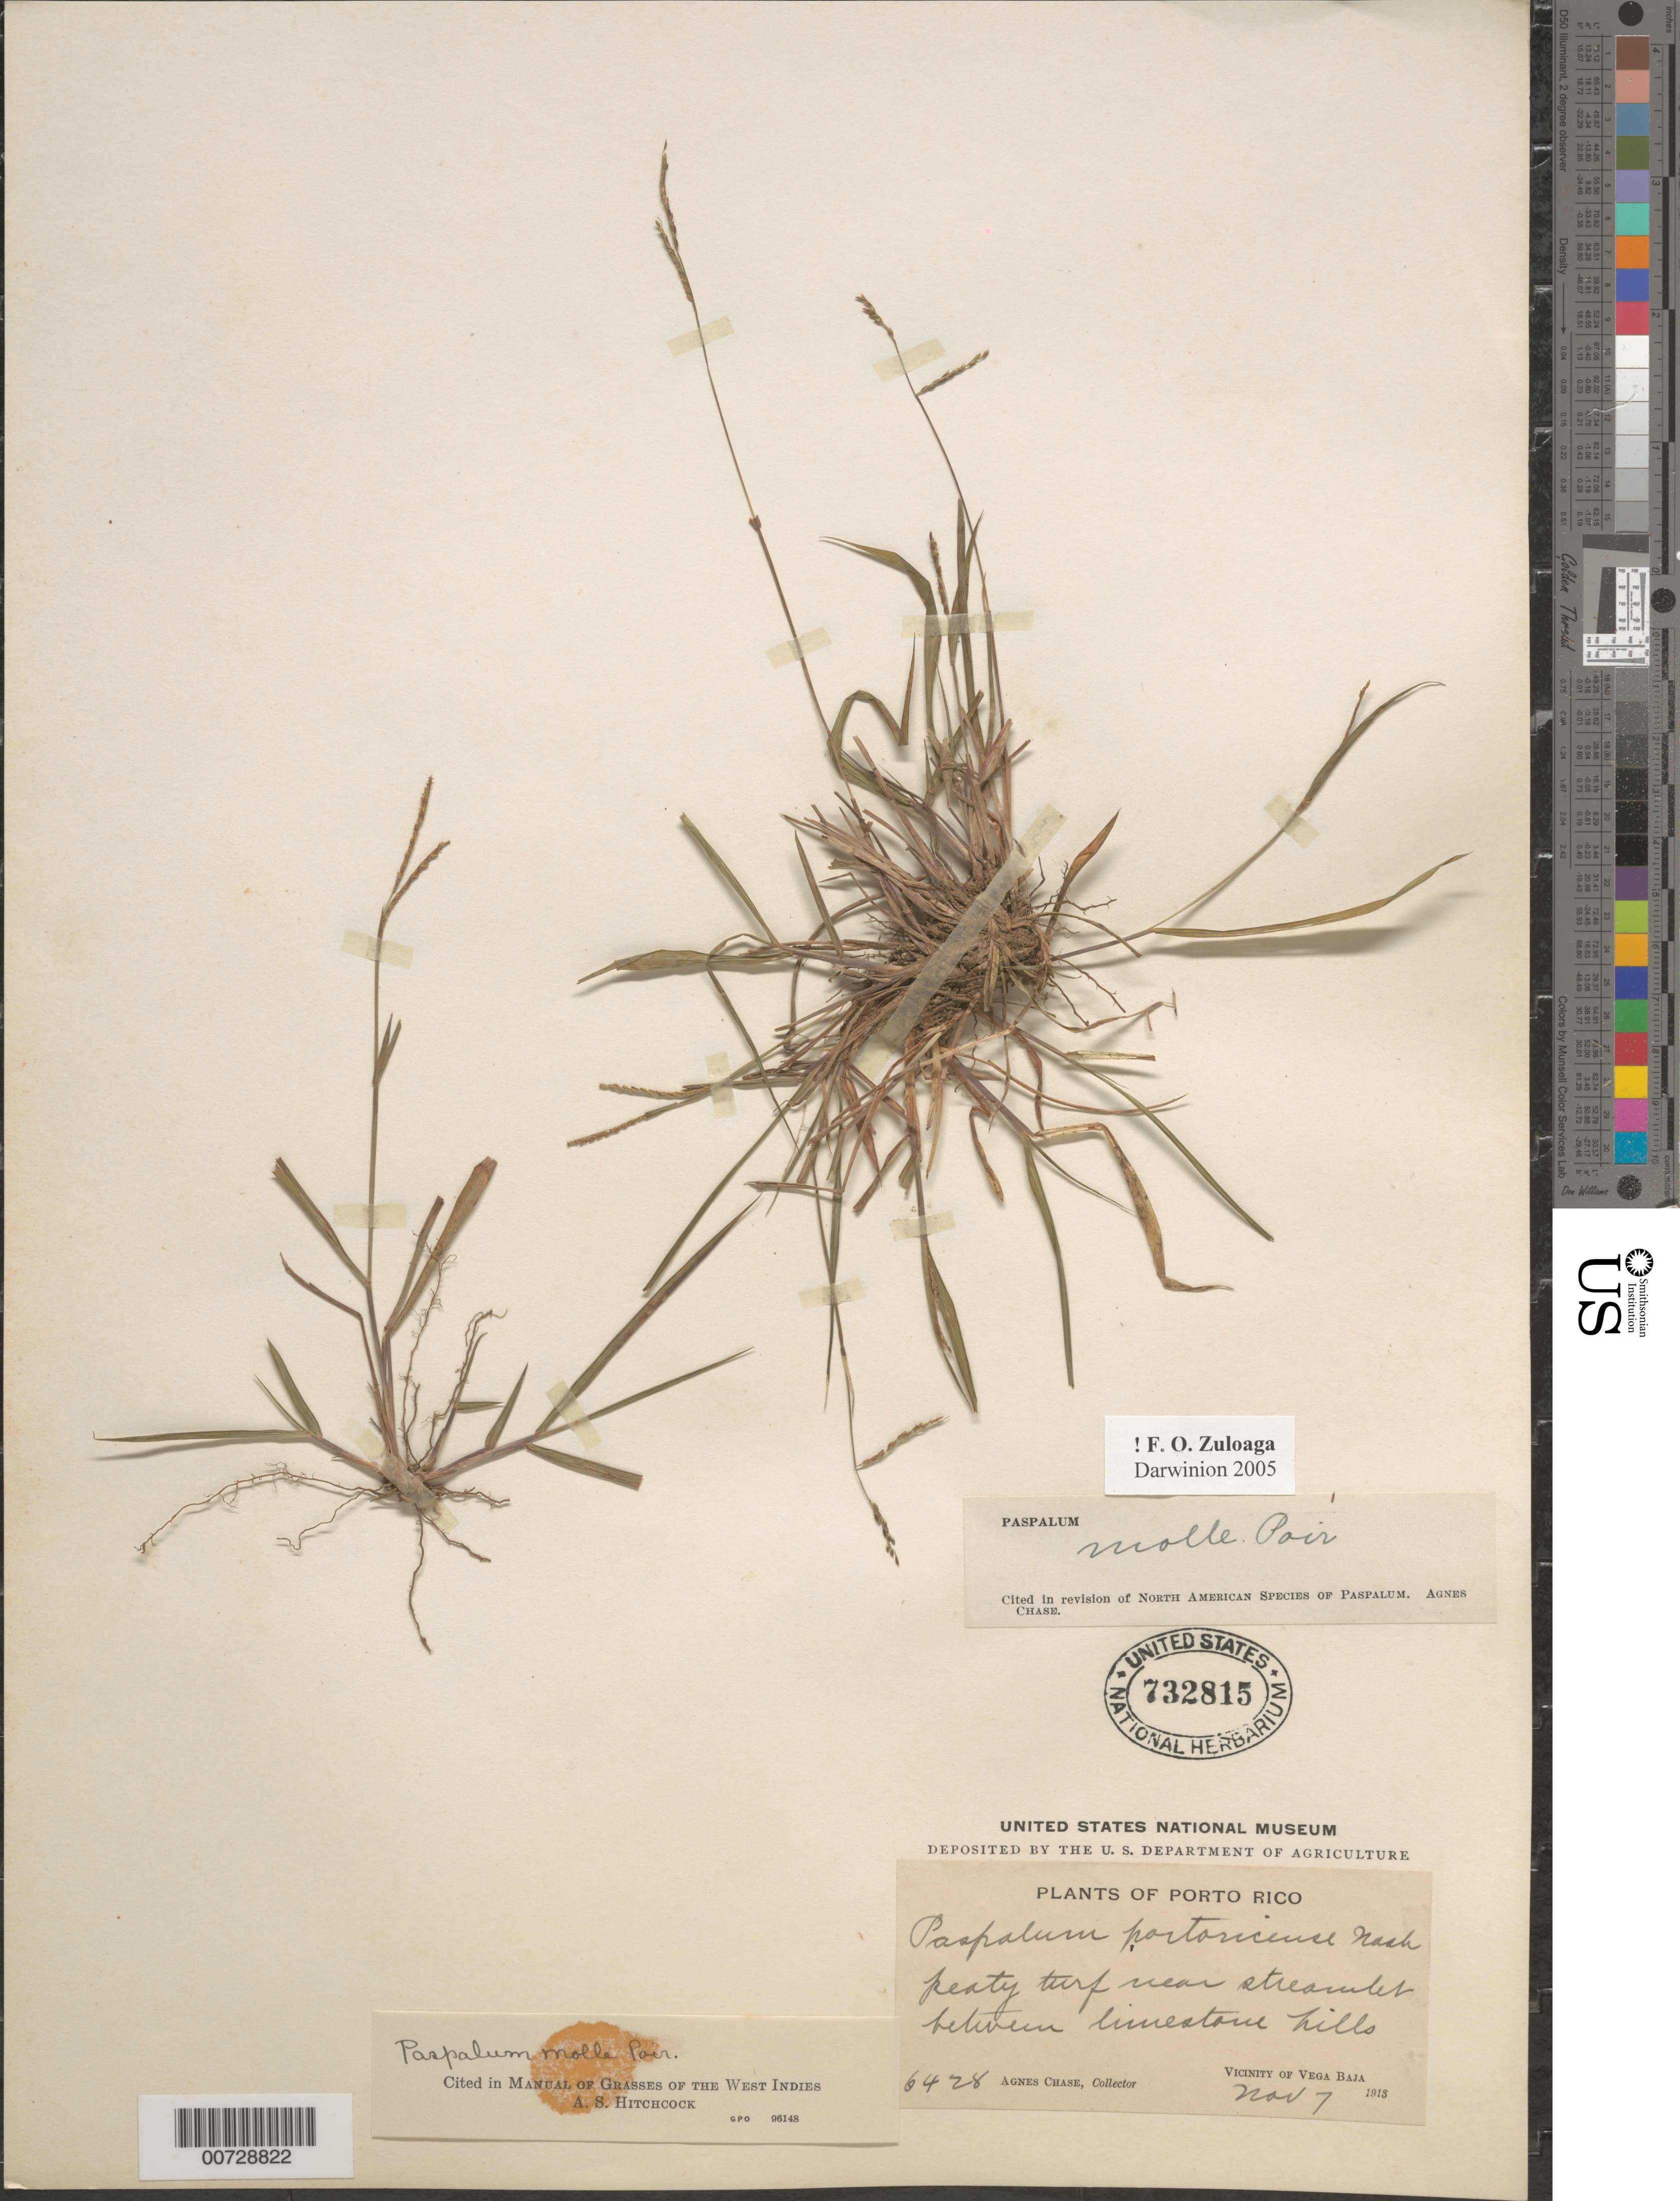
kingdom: Plantae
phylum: Tracheophyta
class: Liliopsida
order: Poales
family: Poaceae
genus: Paspalum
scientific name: Paspalum molle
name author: Poir.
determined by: Hitchcock, Albert S.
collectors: A. Chase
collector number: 6428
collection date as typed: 07 Nov 1913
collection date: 1913-11-07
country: Puerto Rico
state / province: Vega Baja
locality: Vega Baja, vic of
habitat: Peaty turf near streamlet btw limestone hills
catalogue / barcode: US 732815